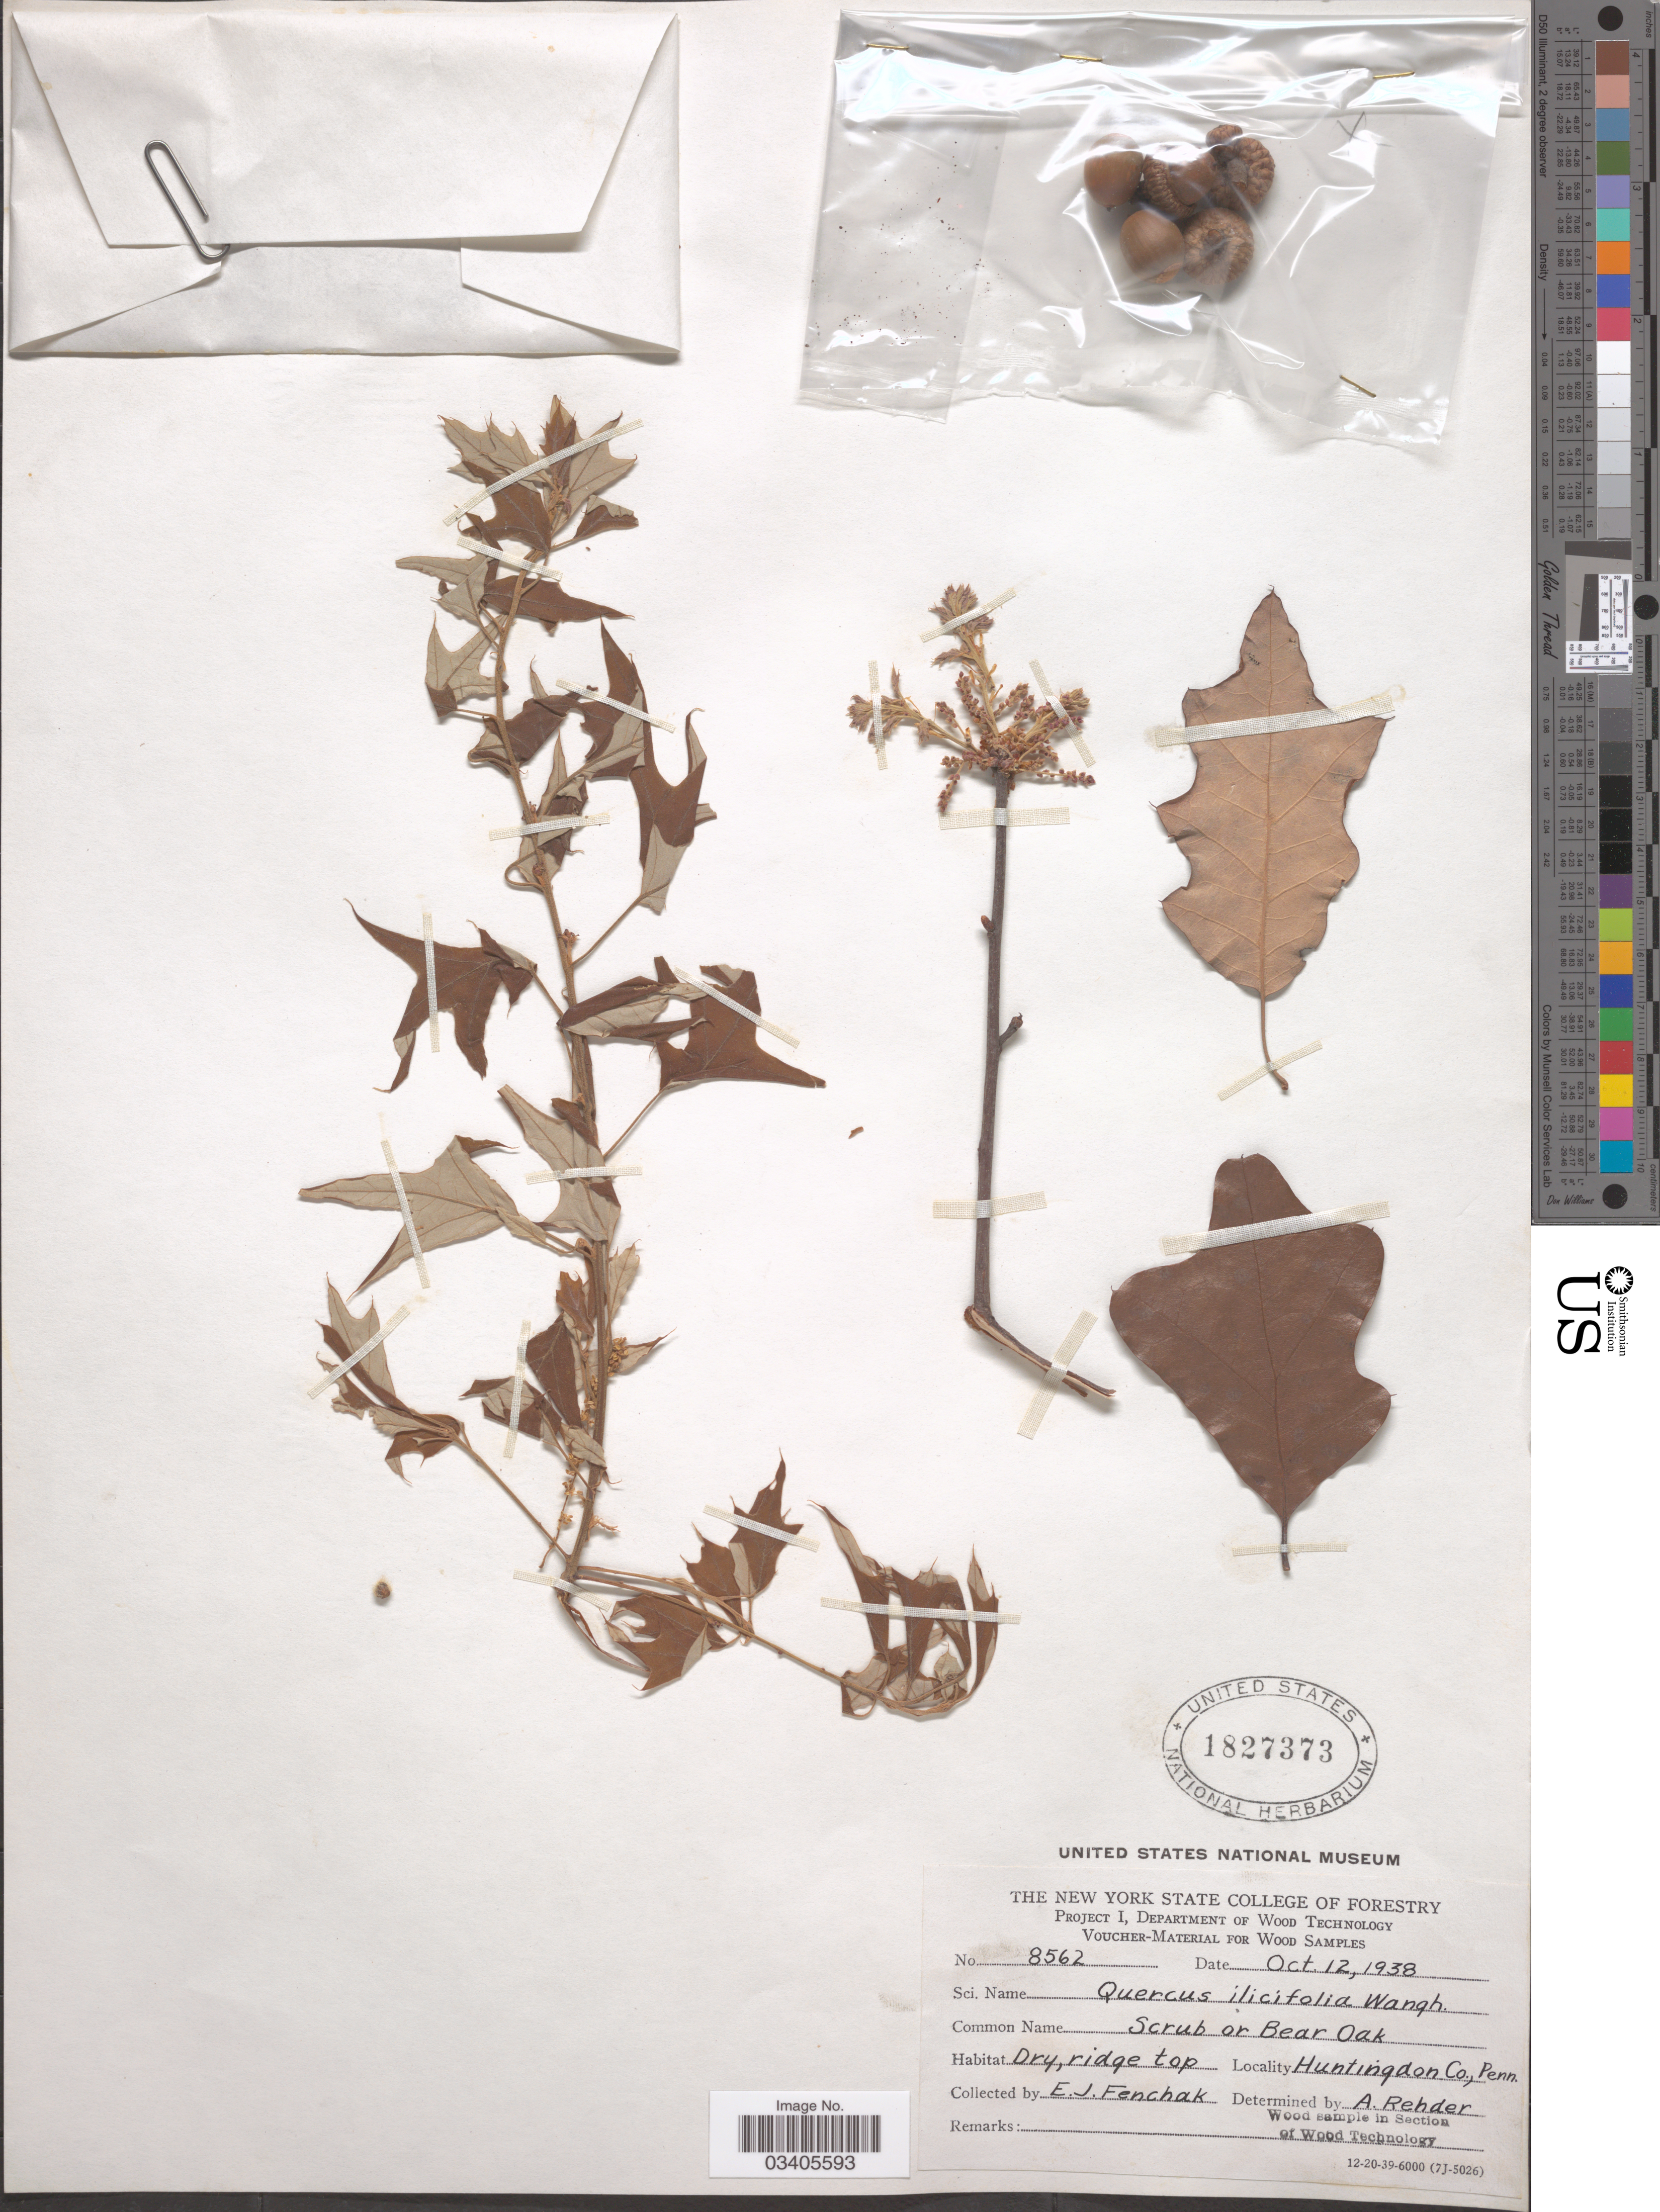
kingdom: Plantae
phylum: Tracheophyta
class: Magnoliopsida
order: Fagales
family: Fagaceae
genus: Quercus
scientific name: Quercus ilicifolia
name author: Wangenh.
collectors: E. Fenchak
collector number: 8562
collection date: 1938-10-12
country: United States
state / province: Pennsylvania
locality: Huntington Co.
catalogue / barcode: US 1827373